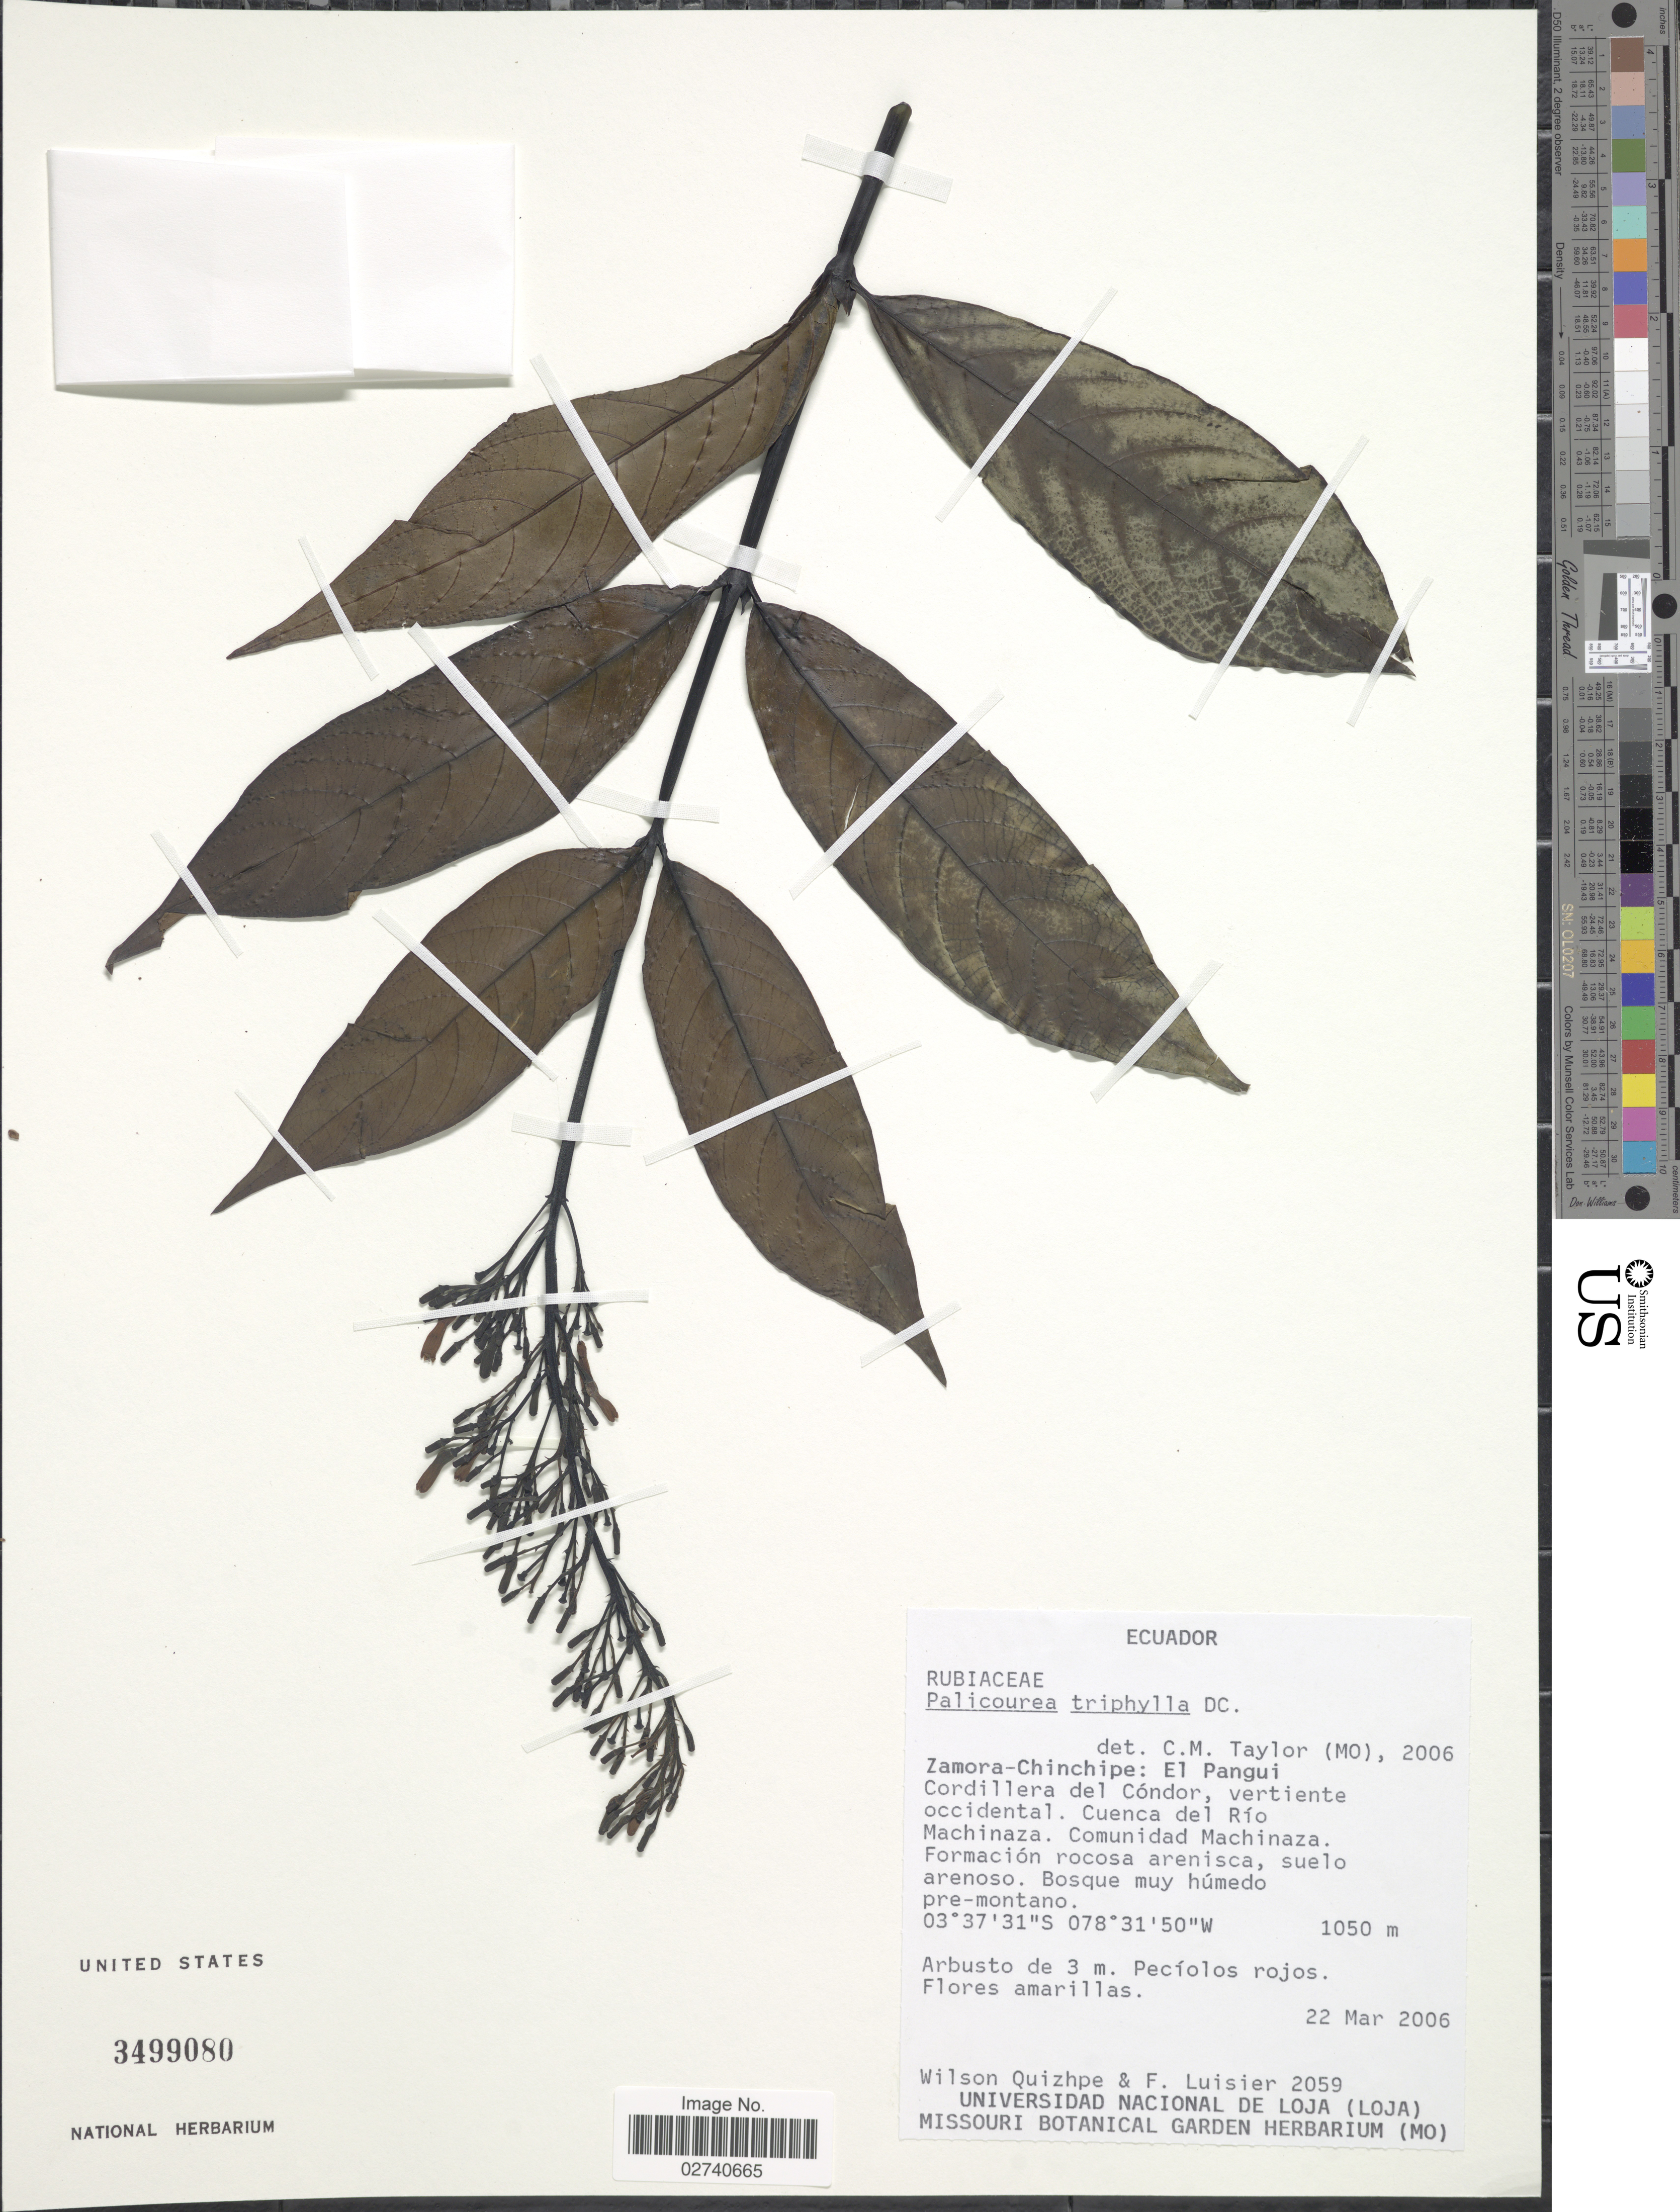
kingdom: Plantae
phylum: Tracheophyta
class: Magnoliopsida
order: Gentianales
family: Rubiaceae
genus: Palicourea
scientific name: Palicourea triphylla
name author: DC.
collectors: W. Quizhpe & F. Luisier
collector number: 2059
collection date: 2006-03-22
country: Ecuador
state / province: Zamora-Chinchipe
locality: El Pangui. Cordillera del Condor, vertiente occidental. Cuenca del Rio Machinaza. Comunidad Machinaza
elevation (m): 1050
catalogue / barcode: US 3499080